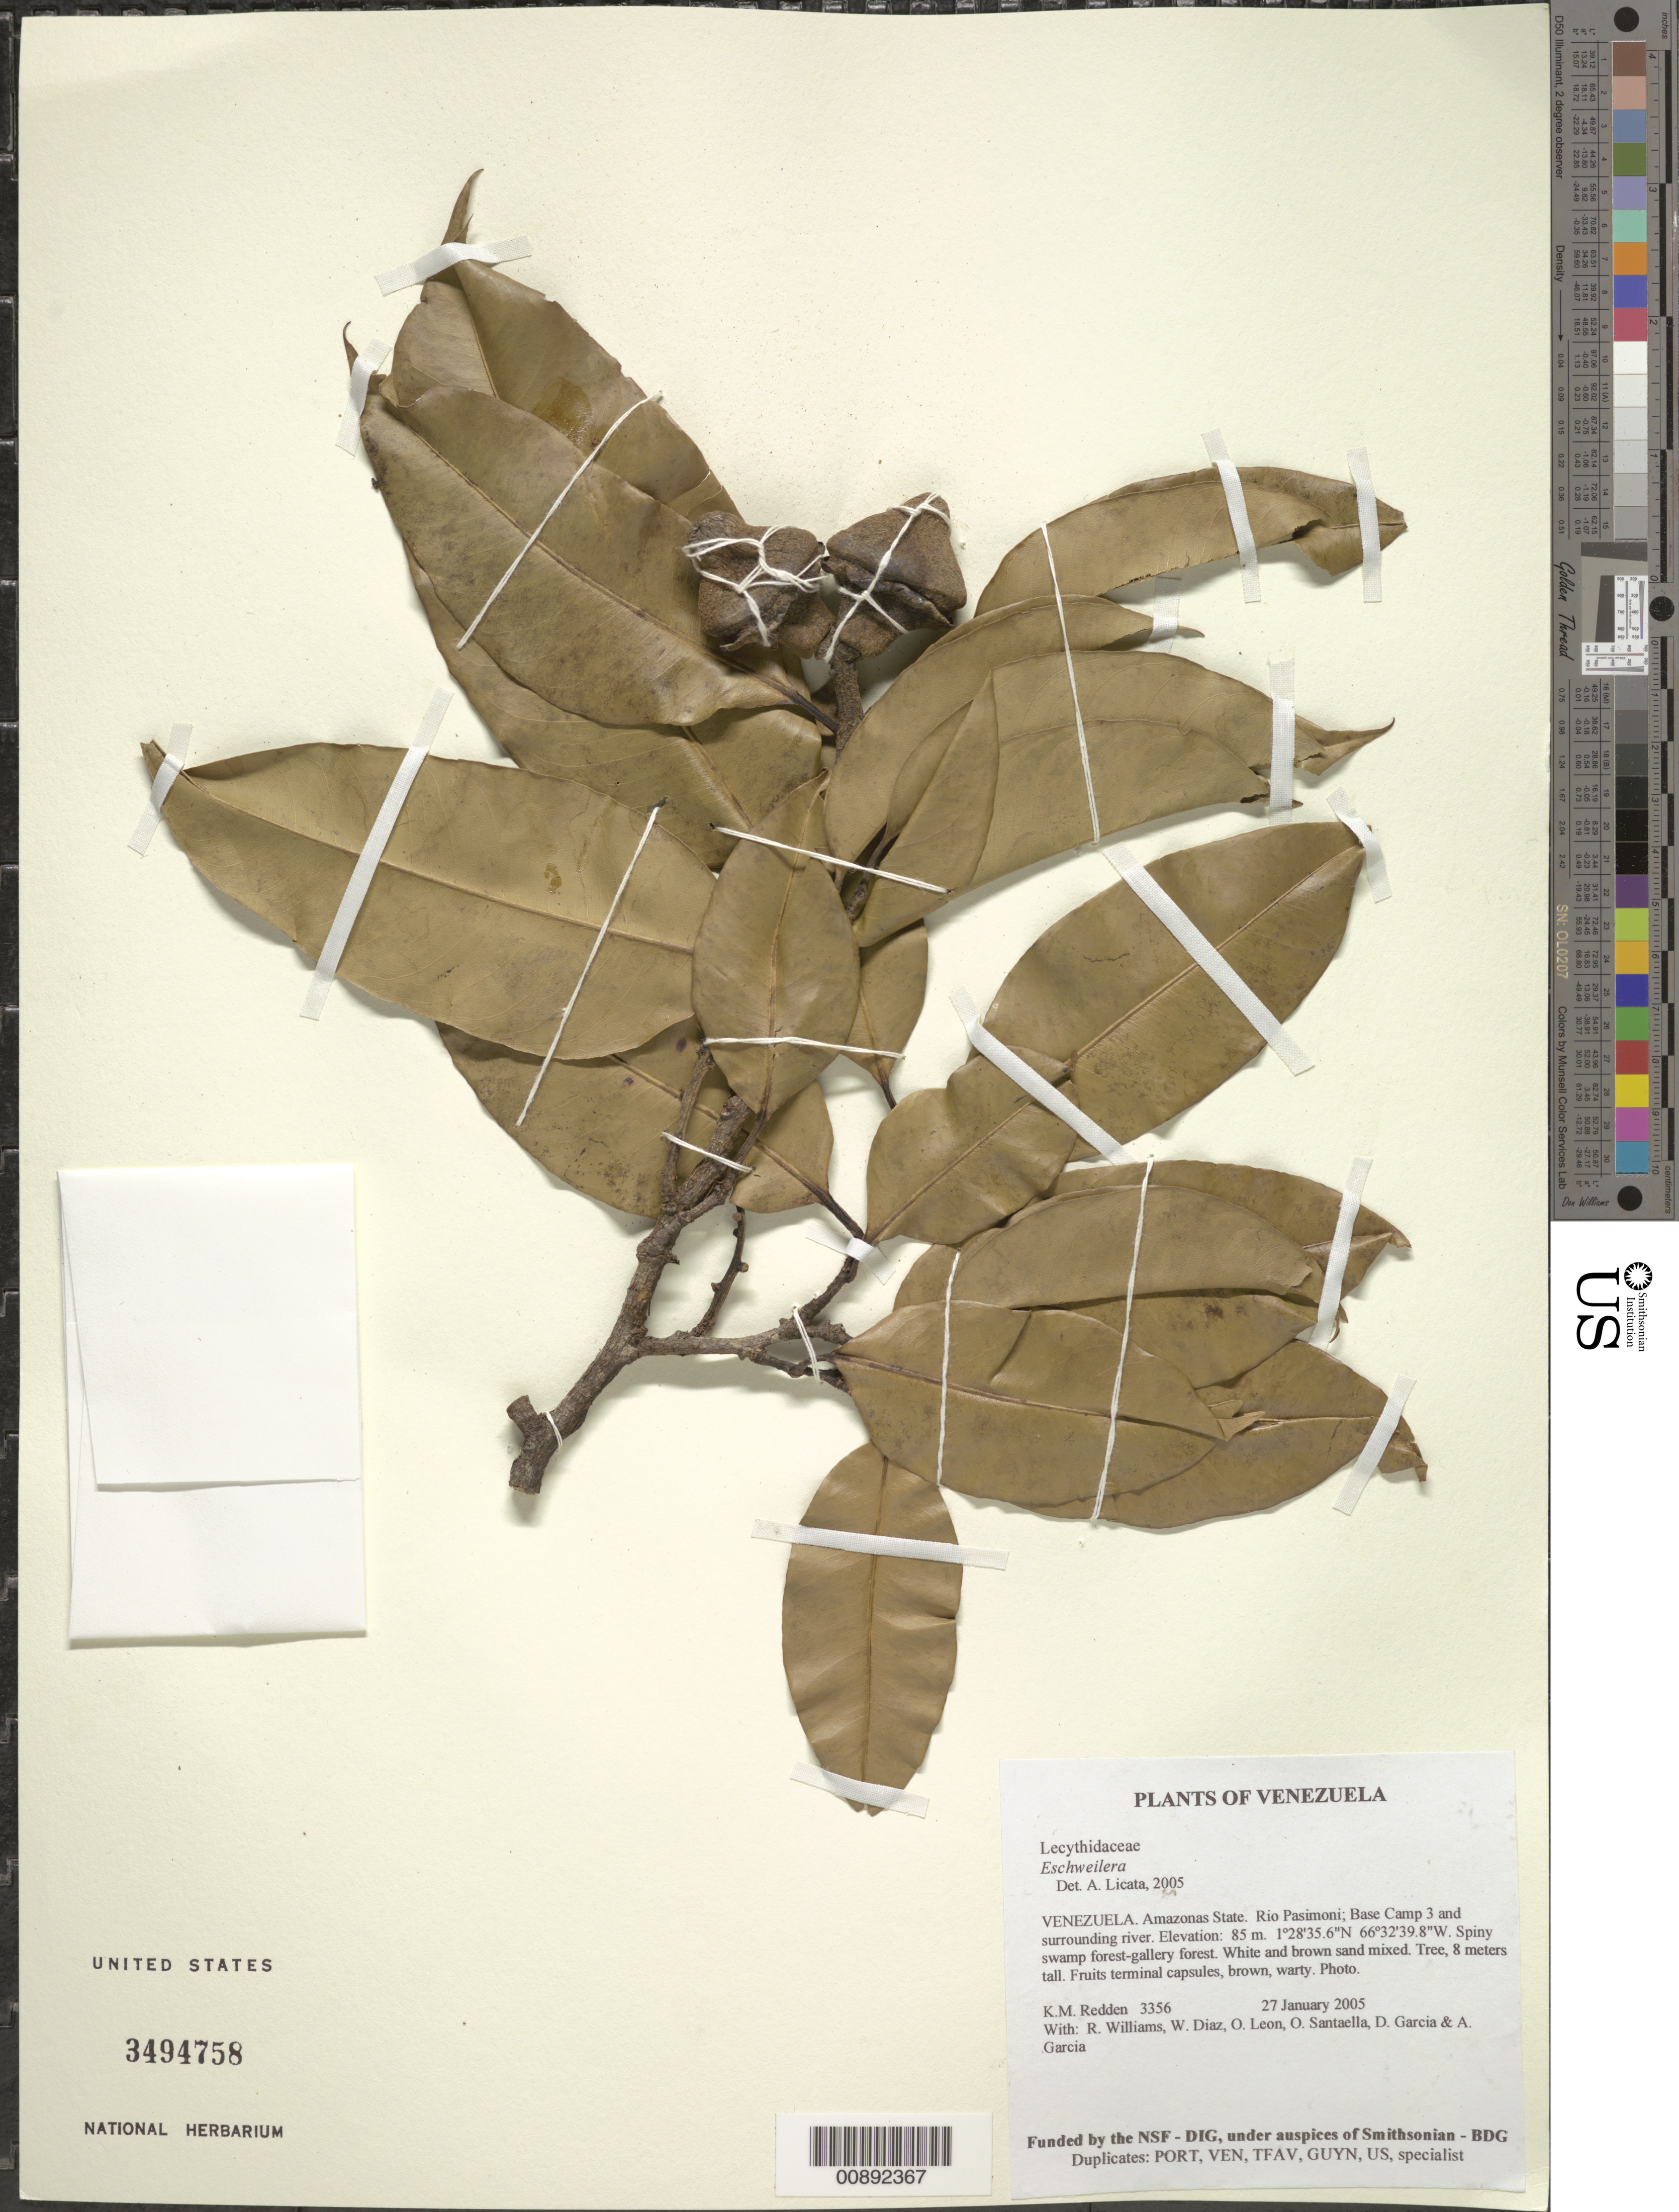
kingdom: Plantae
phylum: Tracheophyta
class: Magnoliopsida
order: Ericales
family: Lecythidaceae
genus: Eschweilera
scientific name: Eschweilera sp.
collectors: K. M. Redden, R. Williams, W. Díaz P., O. León & et al.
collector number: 3356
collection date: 2005-01-27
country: Venezuela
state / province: Amazonas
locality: Rio Pasimoni; Base Camp 3 and surrounding river.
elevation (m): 85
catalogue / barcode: US 3494758